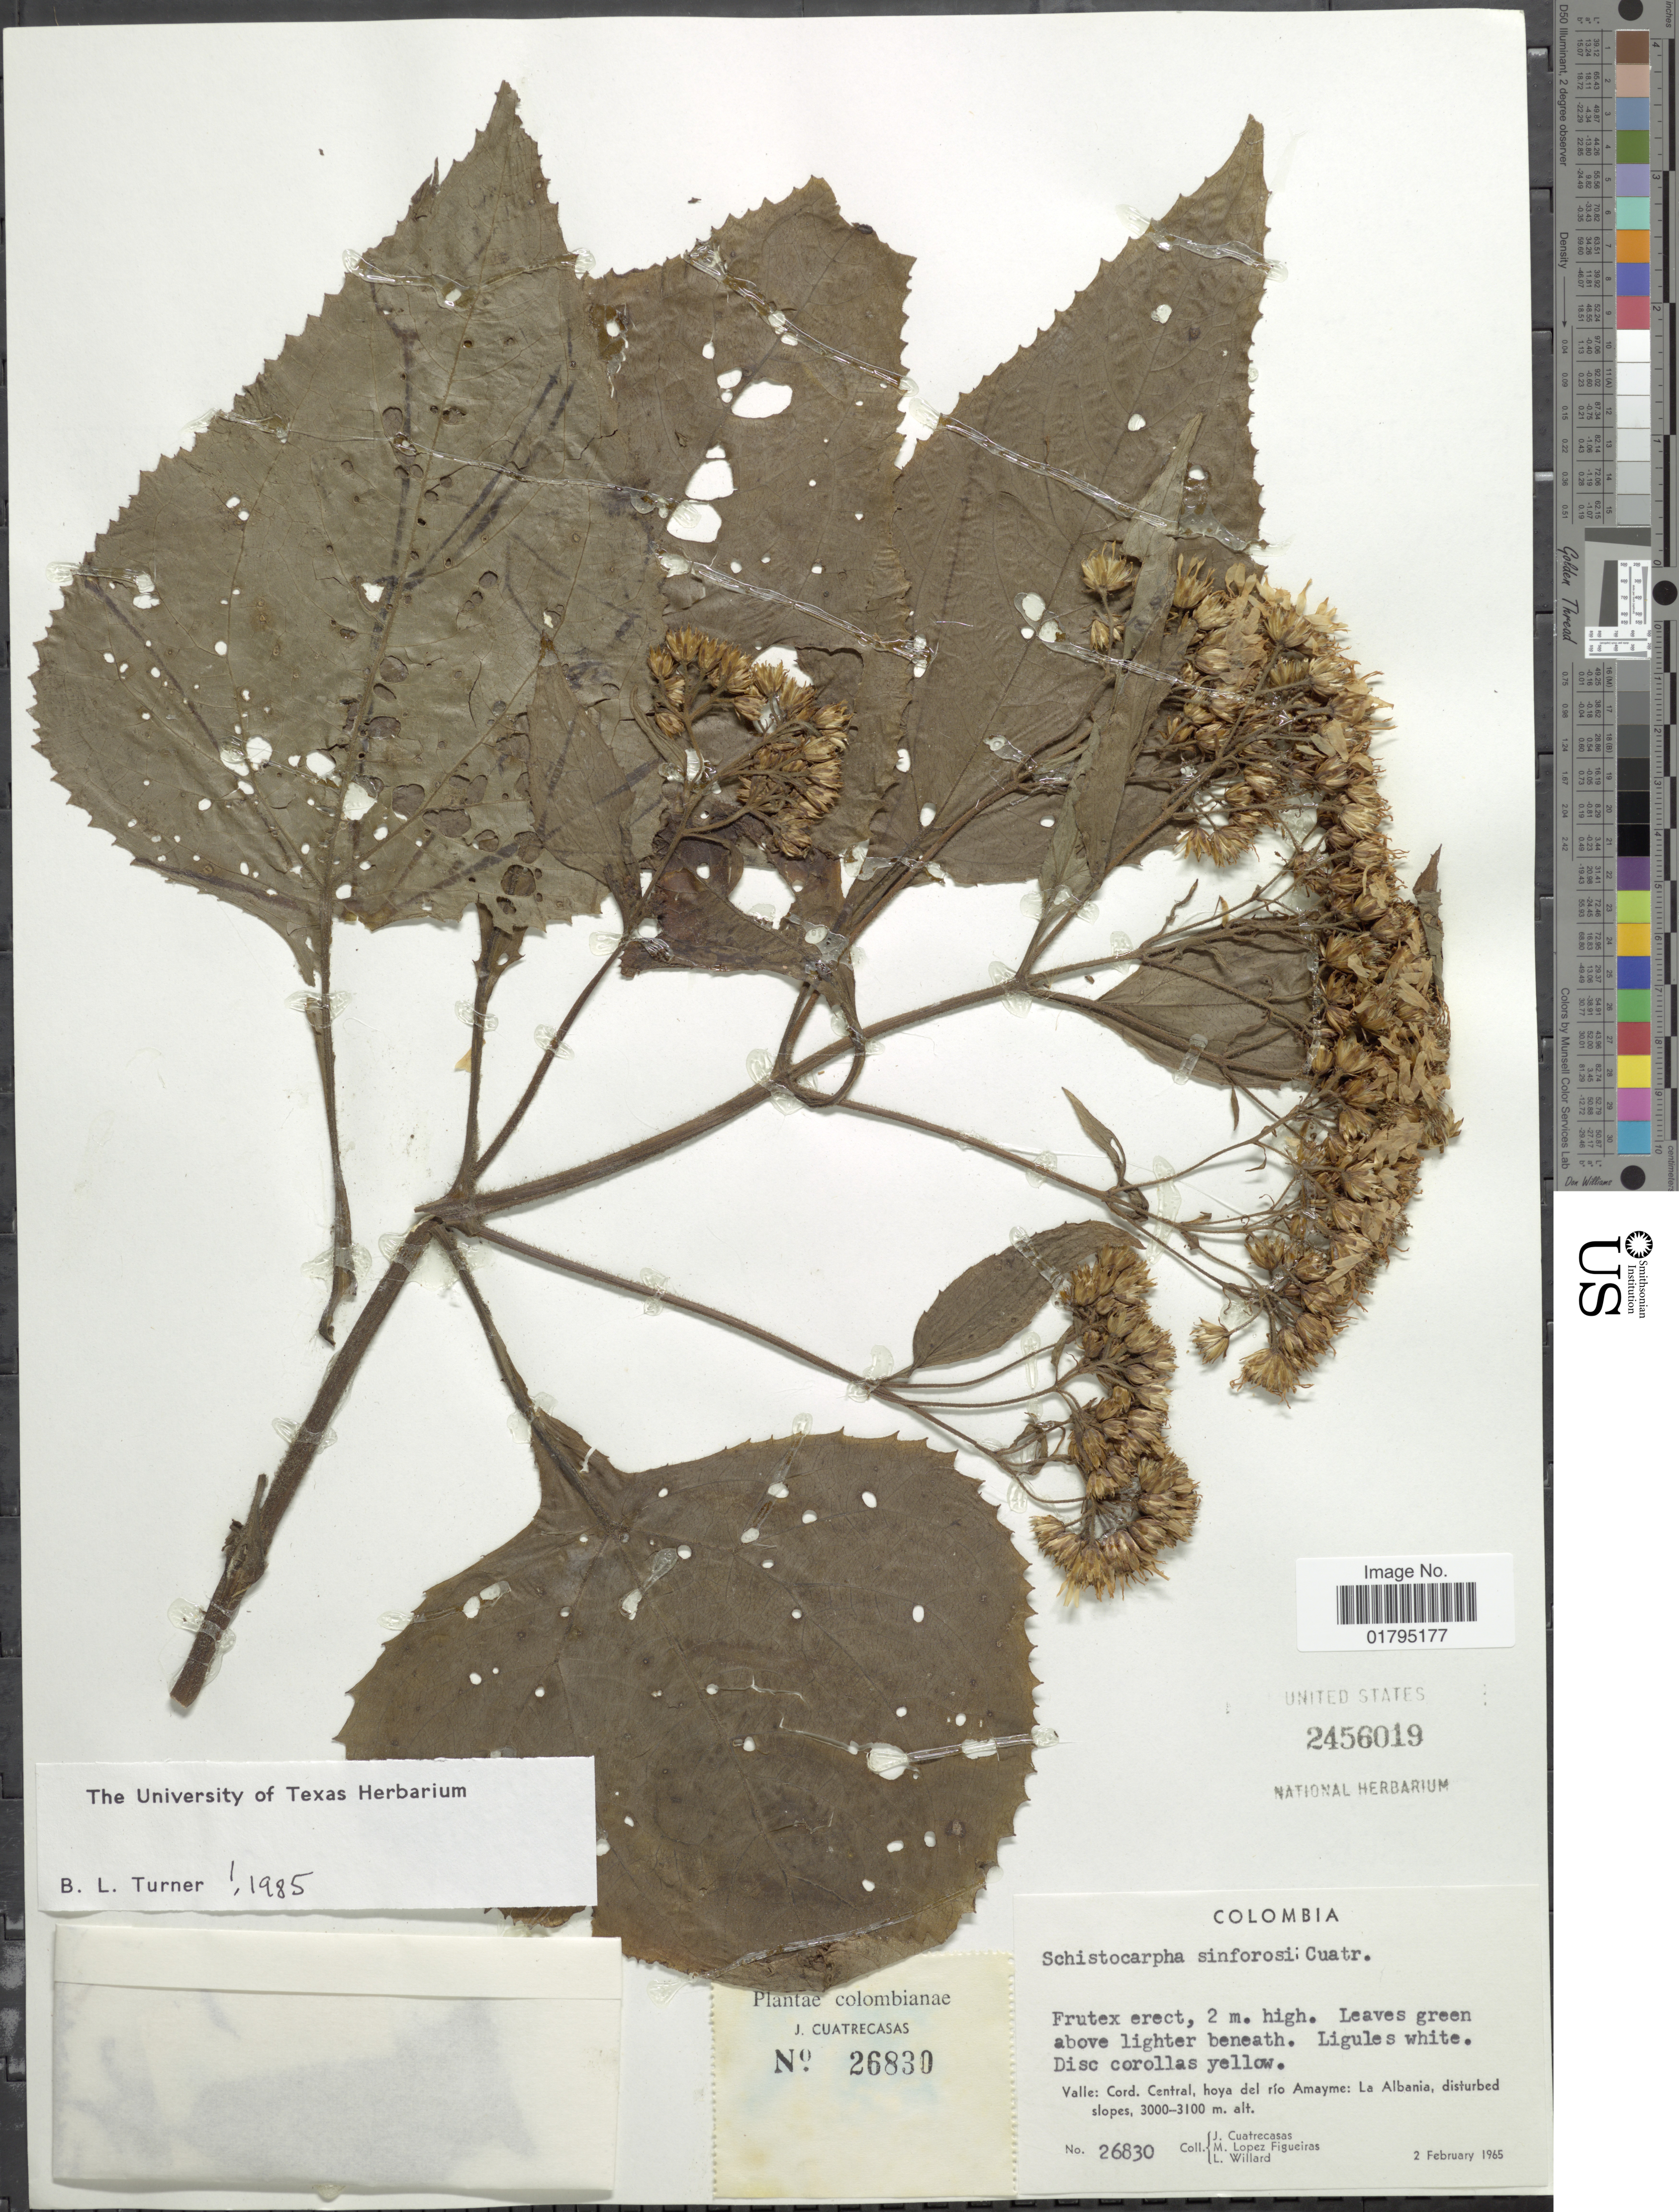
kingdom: Plantae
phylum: Tracheophyta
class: Magnoliopsida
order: Asterales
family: Asteraceae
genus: Schistocarpha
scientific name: Schistocarpha sinforosii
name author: Cuatrec.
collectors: J. Cuatrecasas, M. López Figueiras & L. Willard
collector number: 26830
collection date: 1965-02-02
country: Colombia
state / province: Valle del Cauca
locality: Valle: Cord. Central, hoya del rio Amayme: La Albanoa, disturbed slopes.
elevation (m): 3000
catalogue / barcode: US 2456019